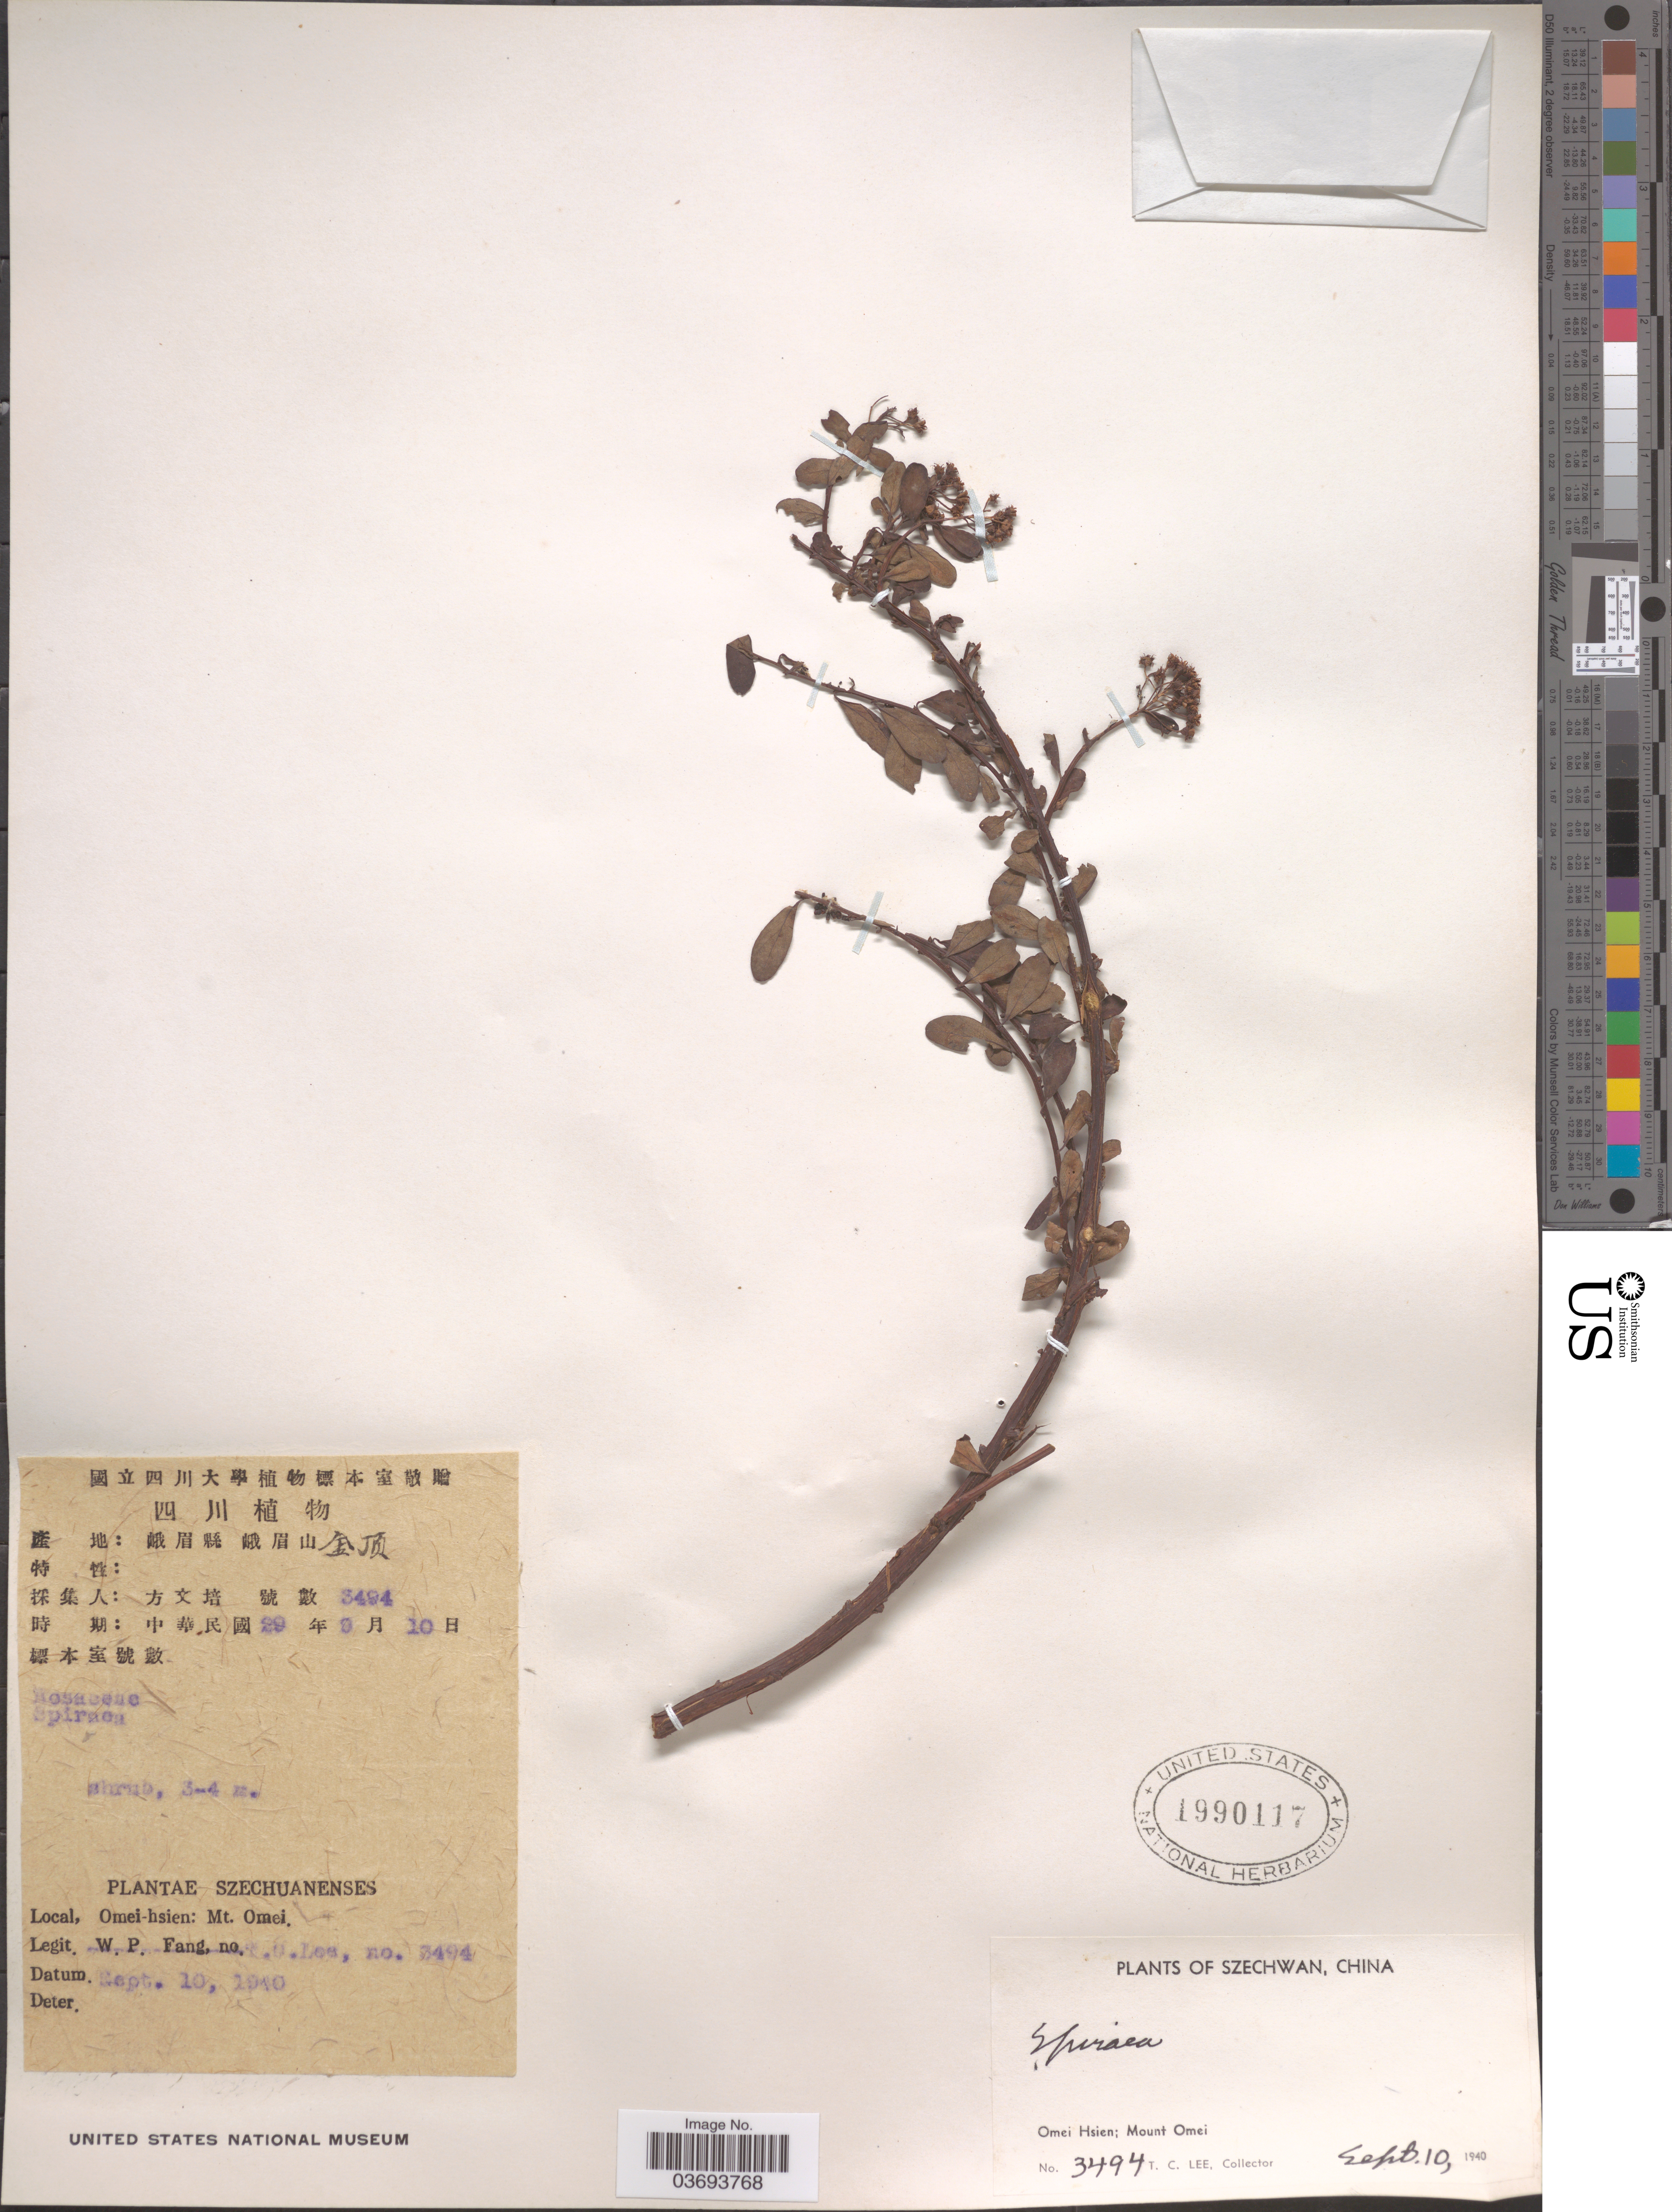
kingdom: Plantae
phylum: Tracheophyta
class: Magnoliopsida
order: Rosales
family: Rosaceae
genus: Spiraea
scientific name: Spiraea sp.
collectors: T. Lee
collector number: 3494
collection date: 1940-09-10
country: China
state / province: Sichuan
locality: Szechuanenses. Omei-hsien: Mt. Omei.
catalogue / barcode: US 1990117